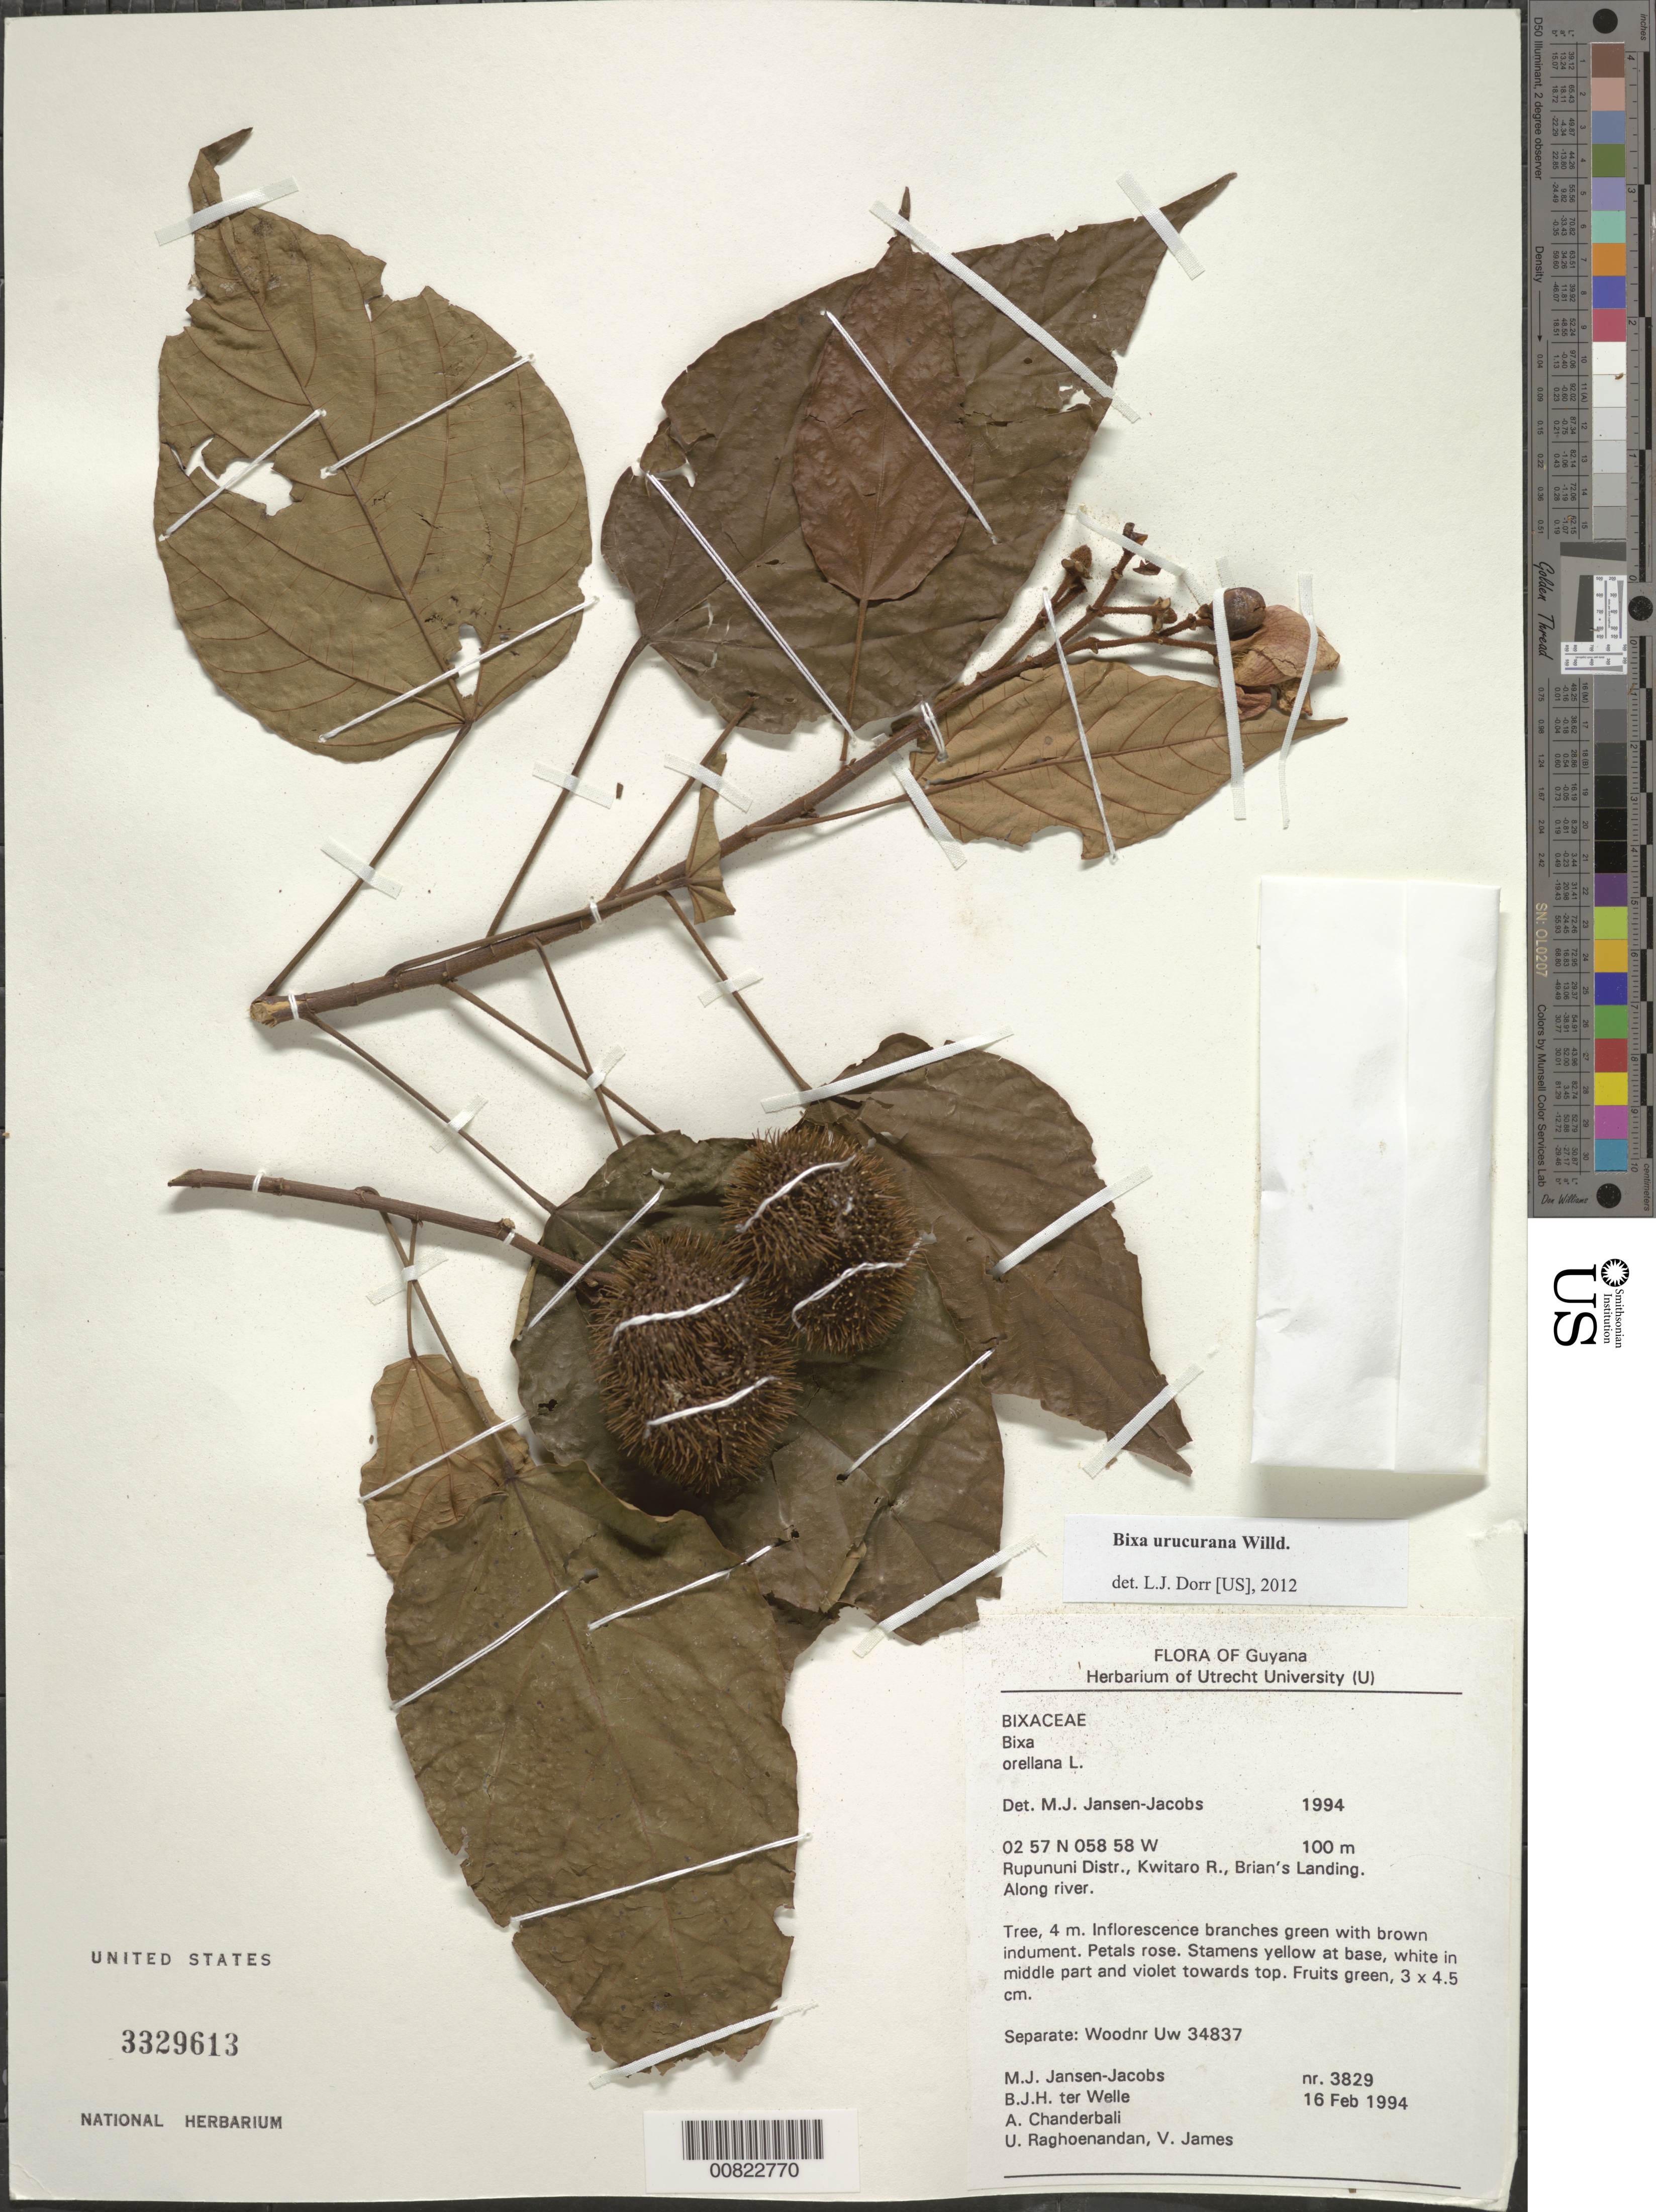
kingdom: Plantae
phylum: Tracheophyta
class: Magnoliopsida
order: Malvales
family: Bixaceae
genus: Bixa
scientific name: Bixa orellana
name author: L.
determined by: Jansen-Jacobs, M. J., (U), Nationaal Herbarium Nederland, Utrecht University branch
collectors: M. J. Jansen-Jacobs, B. Welle, A. S. Chanderbali, U. Raghoenandan & V. James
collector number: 3829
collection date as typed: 16-Feb-94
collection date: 1994-02-16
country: Guyana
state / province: U. Takutu-U. Essequibo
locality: Brian's Landing, Kwitaro R.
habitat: Along river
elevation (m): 100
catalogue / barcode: US 3329613